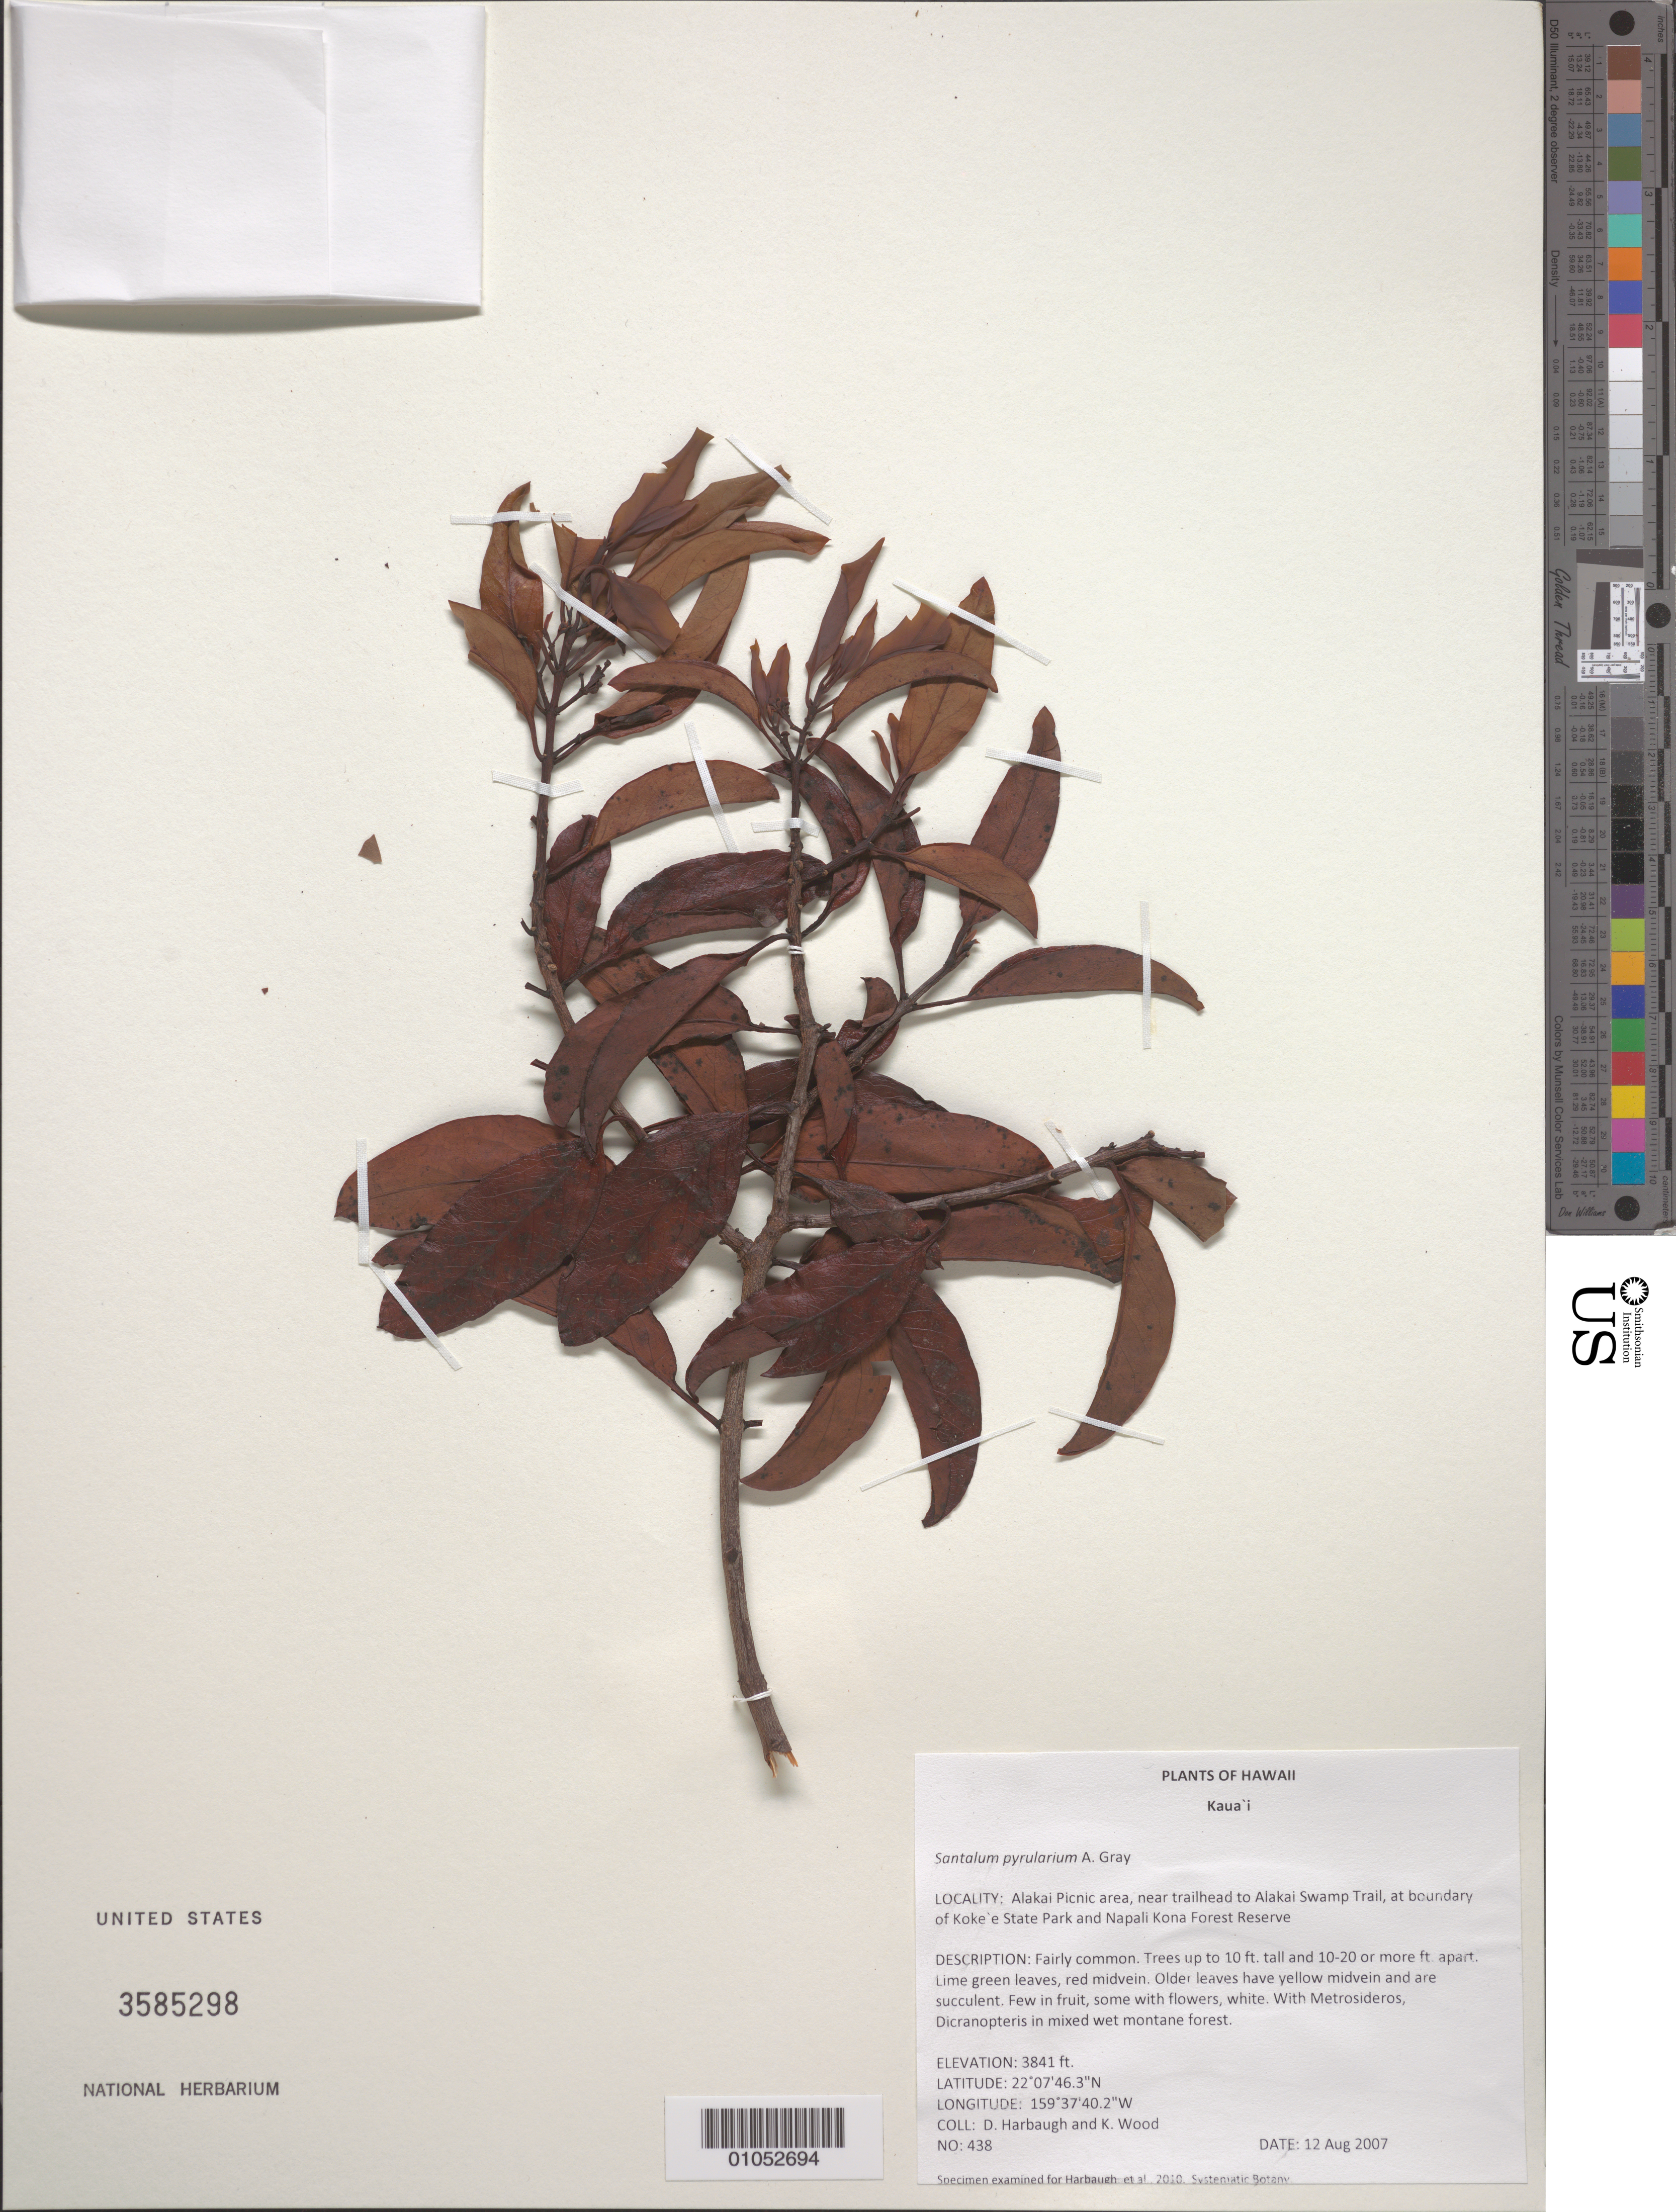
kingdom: Plantae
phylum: Tracheophyta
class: Magnoliopsida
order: Santalales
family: Santalaceae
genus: Santalum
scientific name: Santalum pyrularium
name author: A. Gray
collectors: D. Harbaugh & K. Wood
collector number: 438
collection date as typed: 12 Aug 2007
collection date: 2007-08-12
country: United States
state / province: Hawaii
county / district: Kauai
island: Kaua'i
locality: Alakai Picnic area, near trailhead to Alakai Swamp Trail, at boundary of Kokee State Park and Napali Kona Forest Reserve.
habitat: In mixed wet montane forest.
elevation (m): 1171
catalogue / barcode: US 3585298